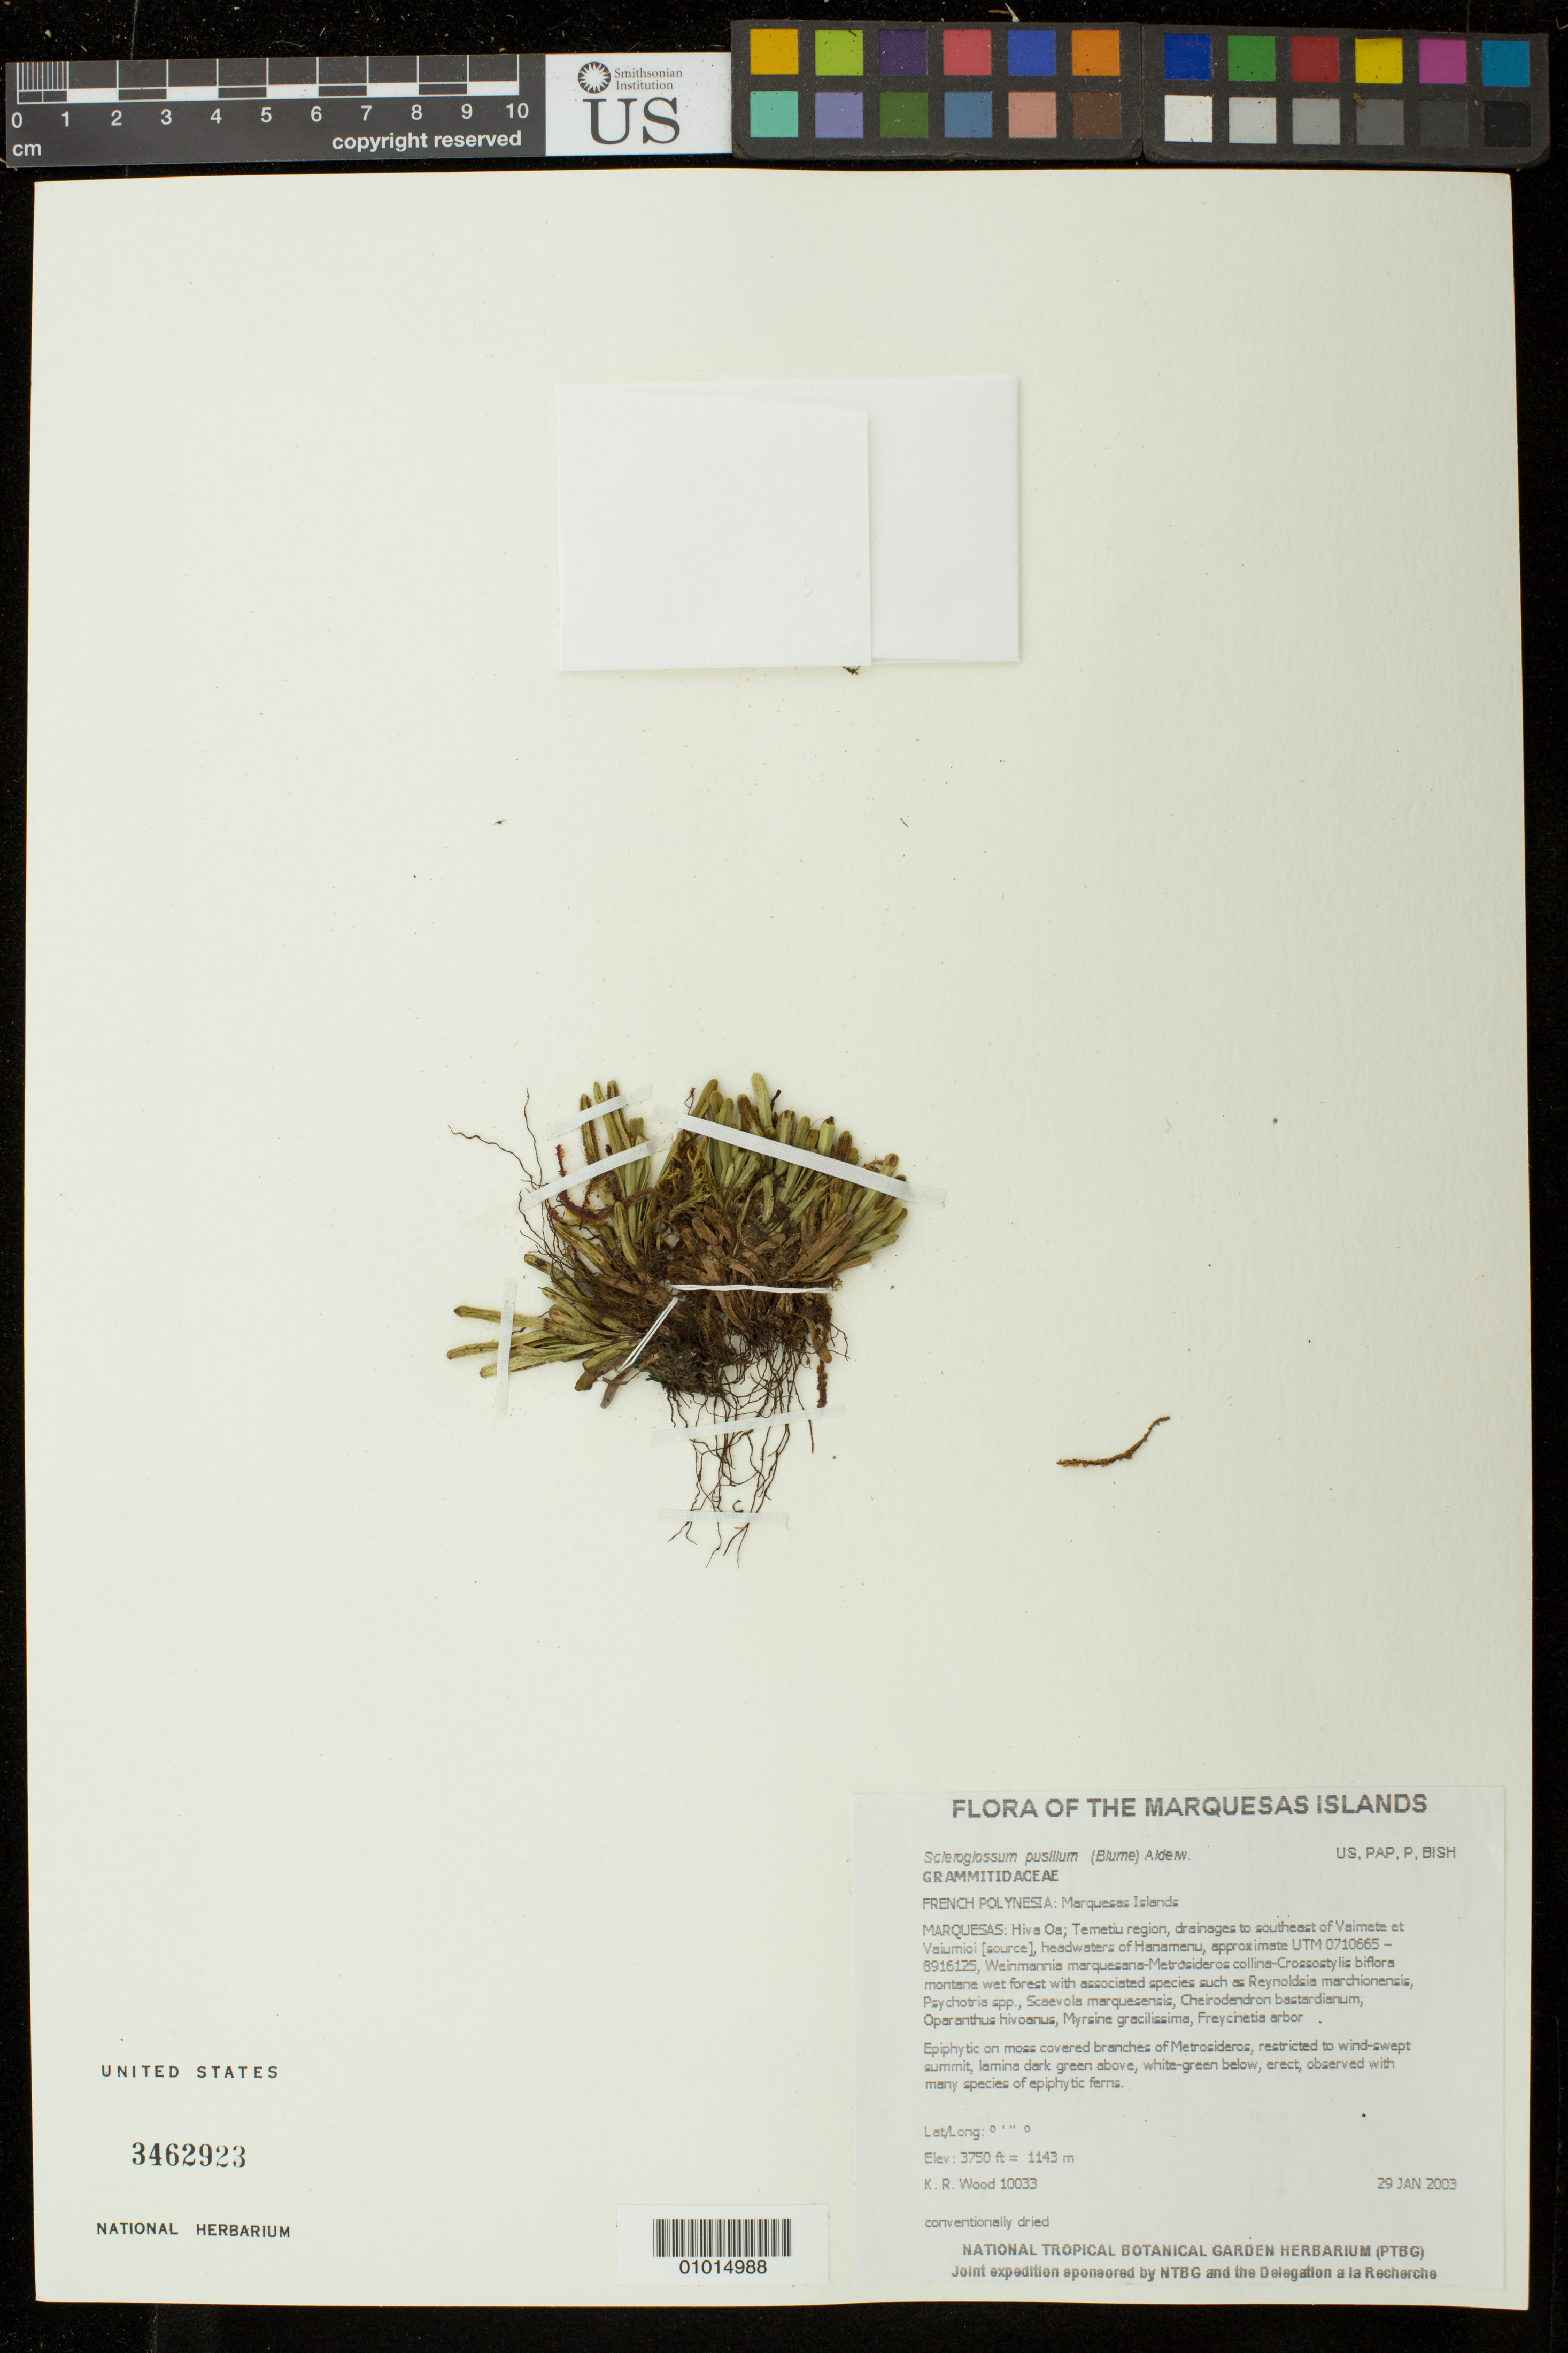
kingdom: Plantae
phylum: Tracheophyta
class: Polypodiopsida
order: Polypodiales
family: Polypodiaceae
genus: Scleroglossum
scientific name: Scleroglossum pusillum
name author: (Blume) Alderw.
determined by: Lorence, David H., (PTBG), National Tropical Botanical Garden (UNITED STATES)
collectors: K. R. Wood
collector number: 10033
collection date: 2003-01-29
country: French Polynesia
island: Hiva Oa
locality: Temetiu region, drainages to southeast of Vaimete et Vaiumioi [source], headwaters of Hanamenu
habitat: Weinmannia marquesana - Metrosideros collina - Crossostylis biflora montane wet forest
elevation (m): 1143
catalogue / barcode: US 3462923